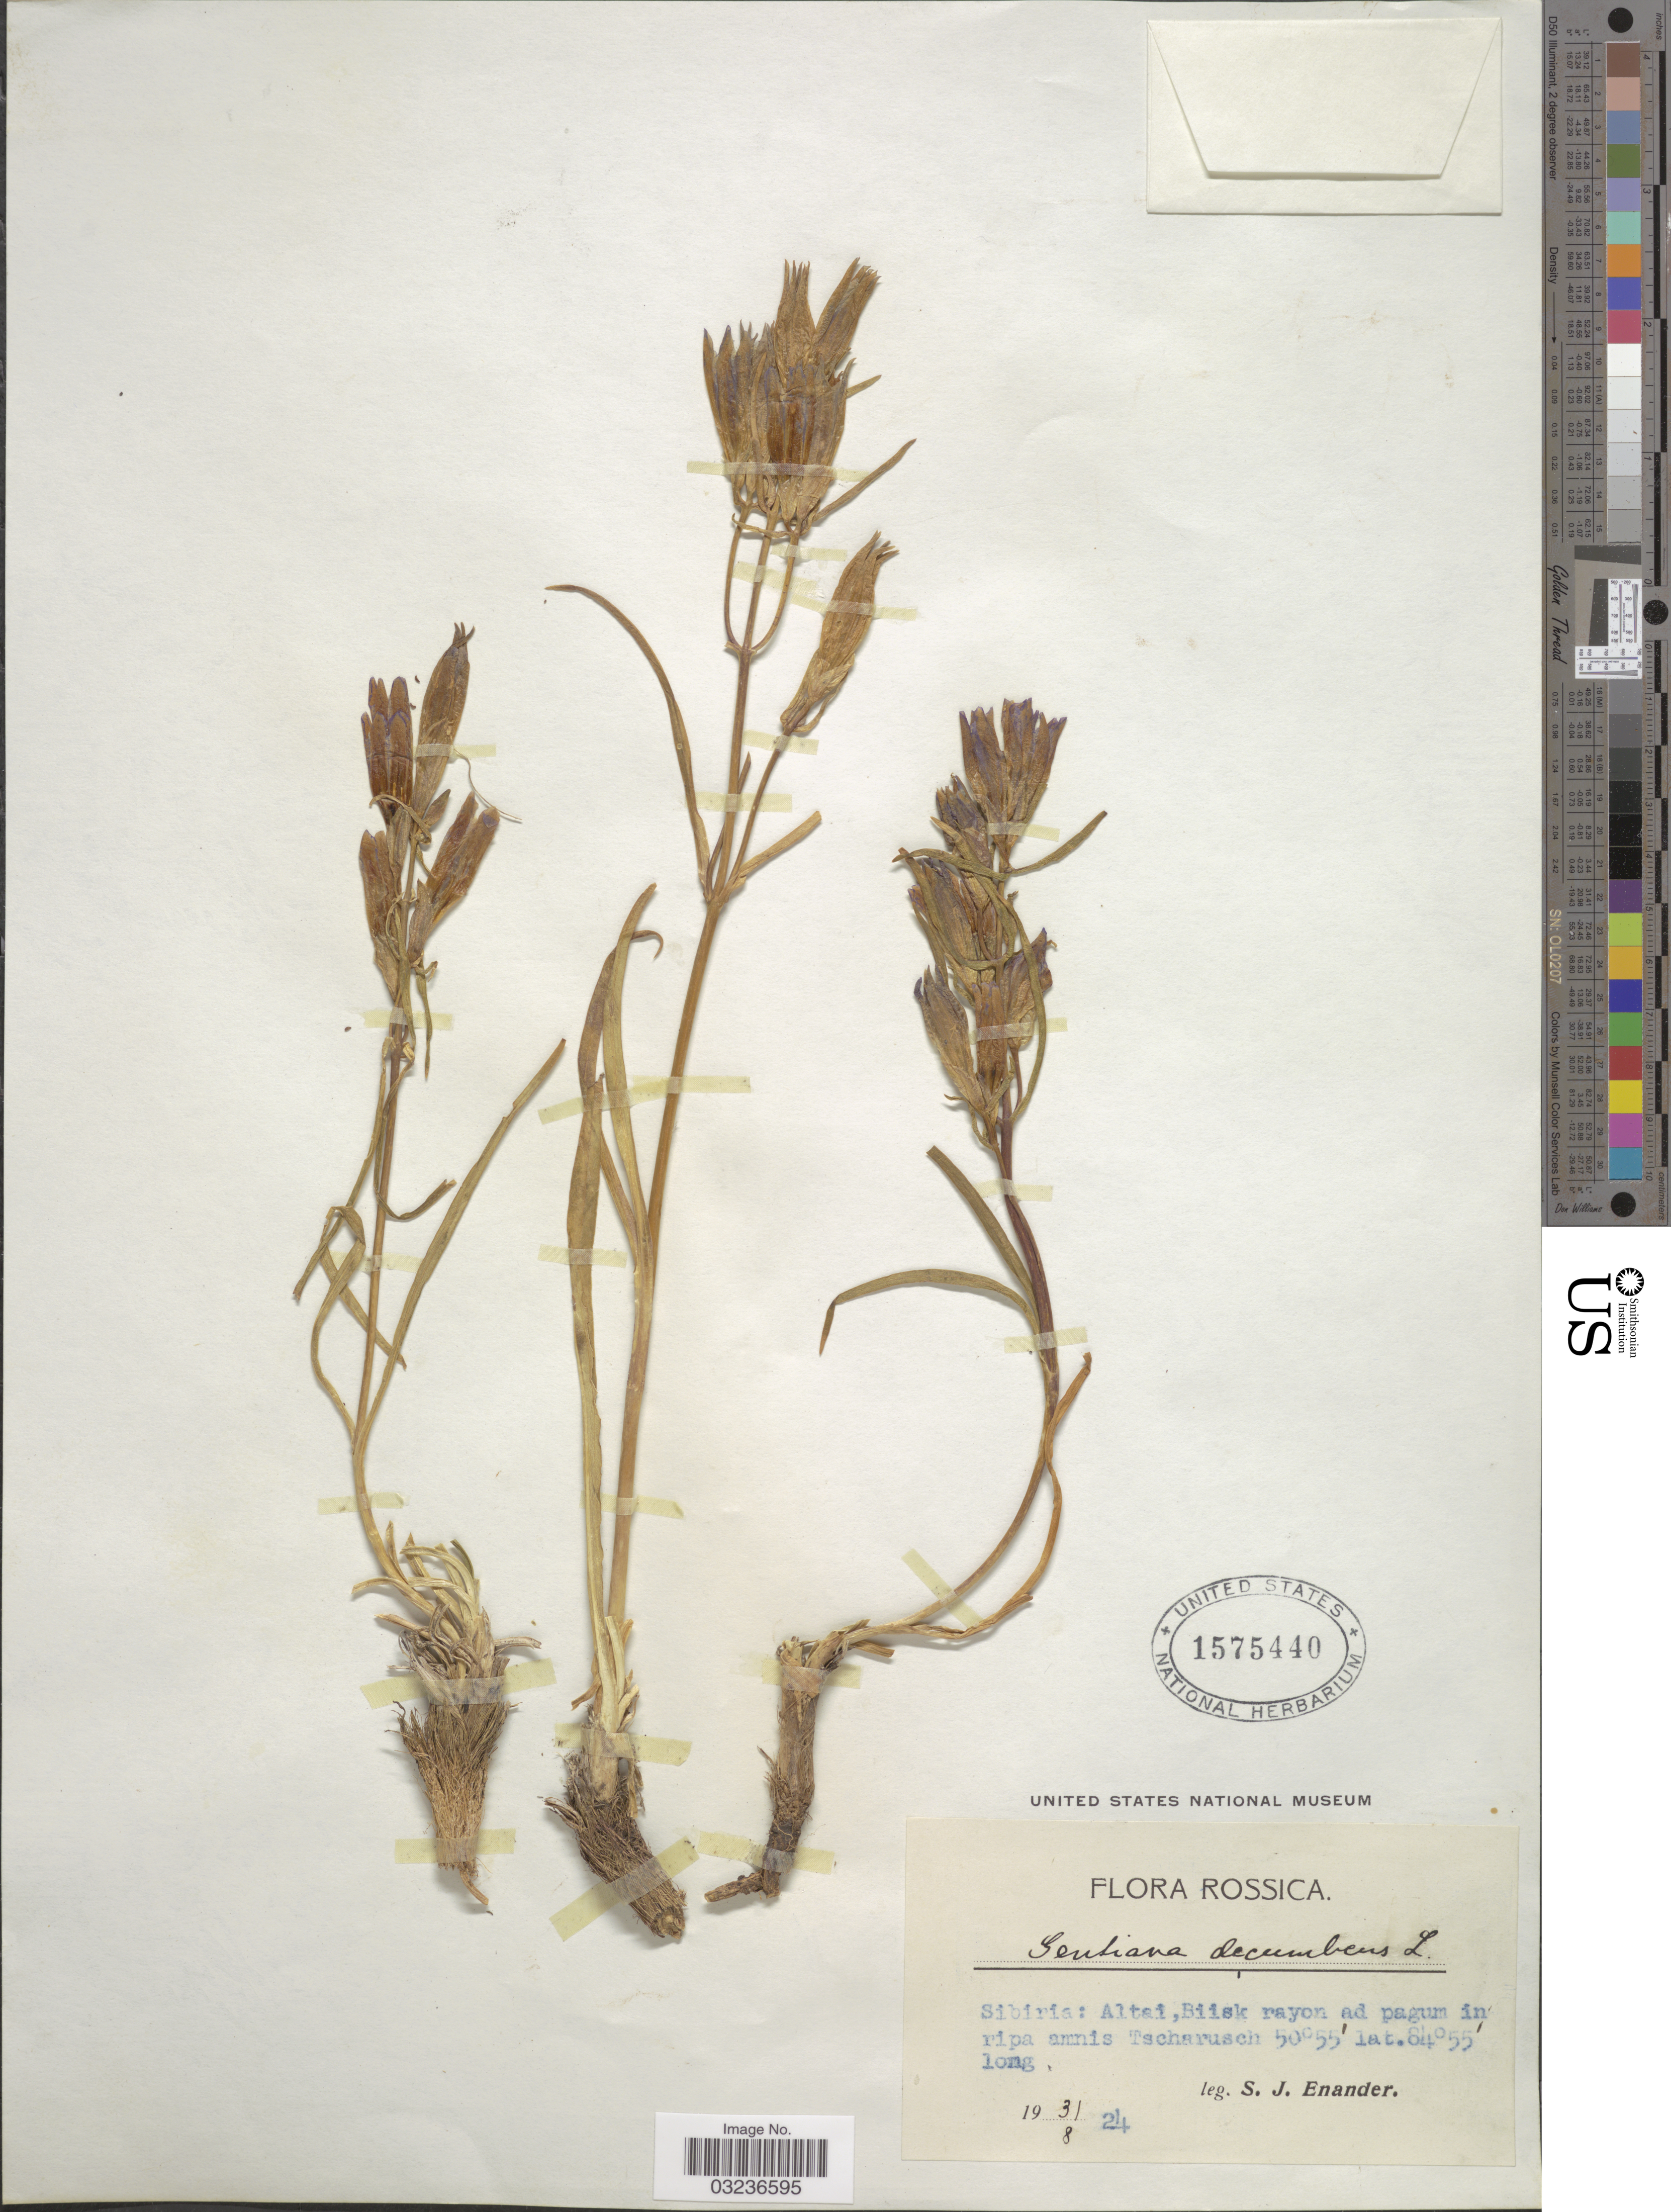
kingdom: Plantae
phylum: Tracheophyta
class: Magnoliopsida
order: Gentianales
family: Gentianaceae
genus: Gentiana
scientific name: Gentiana decumbens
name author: L. f.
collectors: S. Enander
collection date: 1924-08-31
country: Russian Federation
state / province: Altai Republic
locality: Rossica. Sibiria: Altai, Biisk rayon ad pagum in ripa amnis Tscharusch.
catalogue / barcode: US 1575440